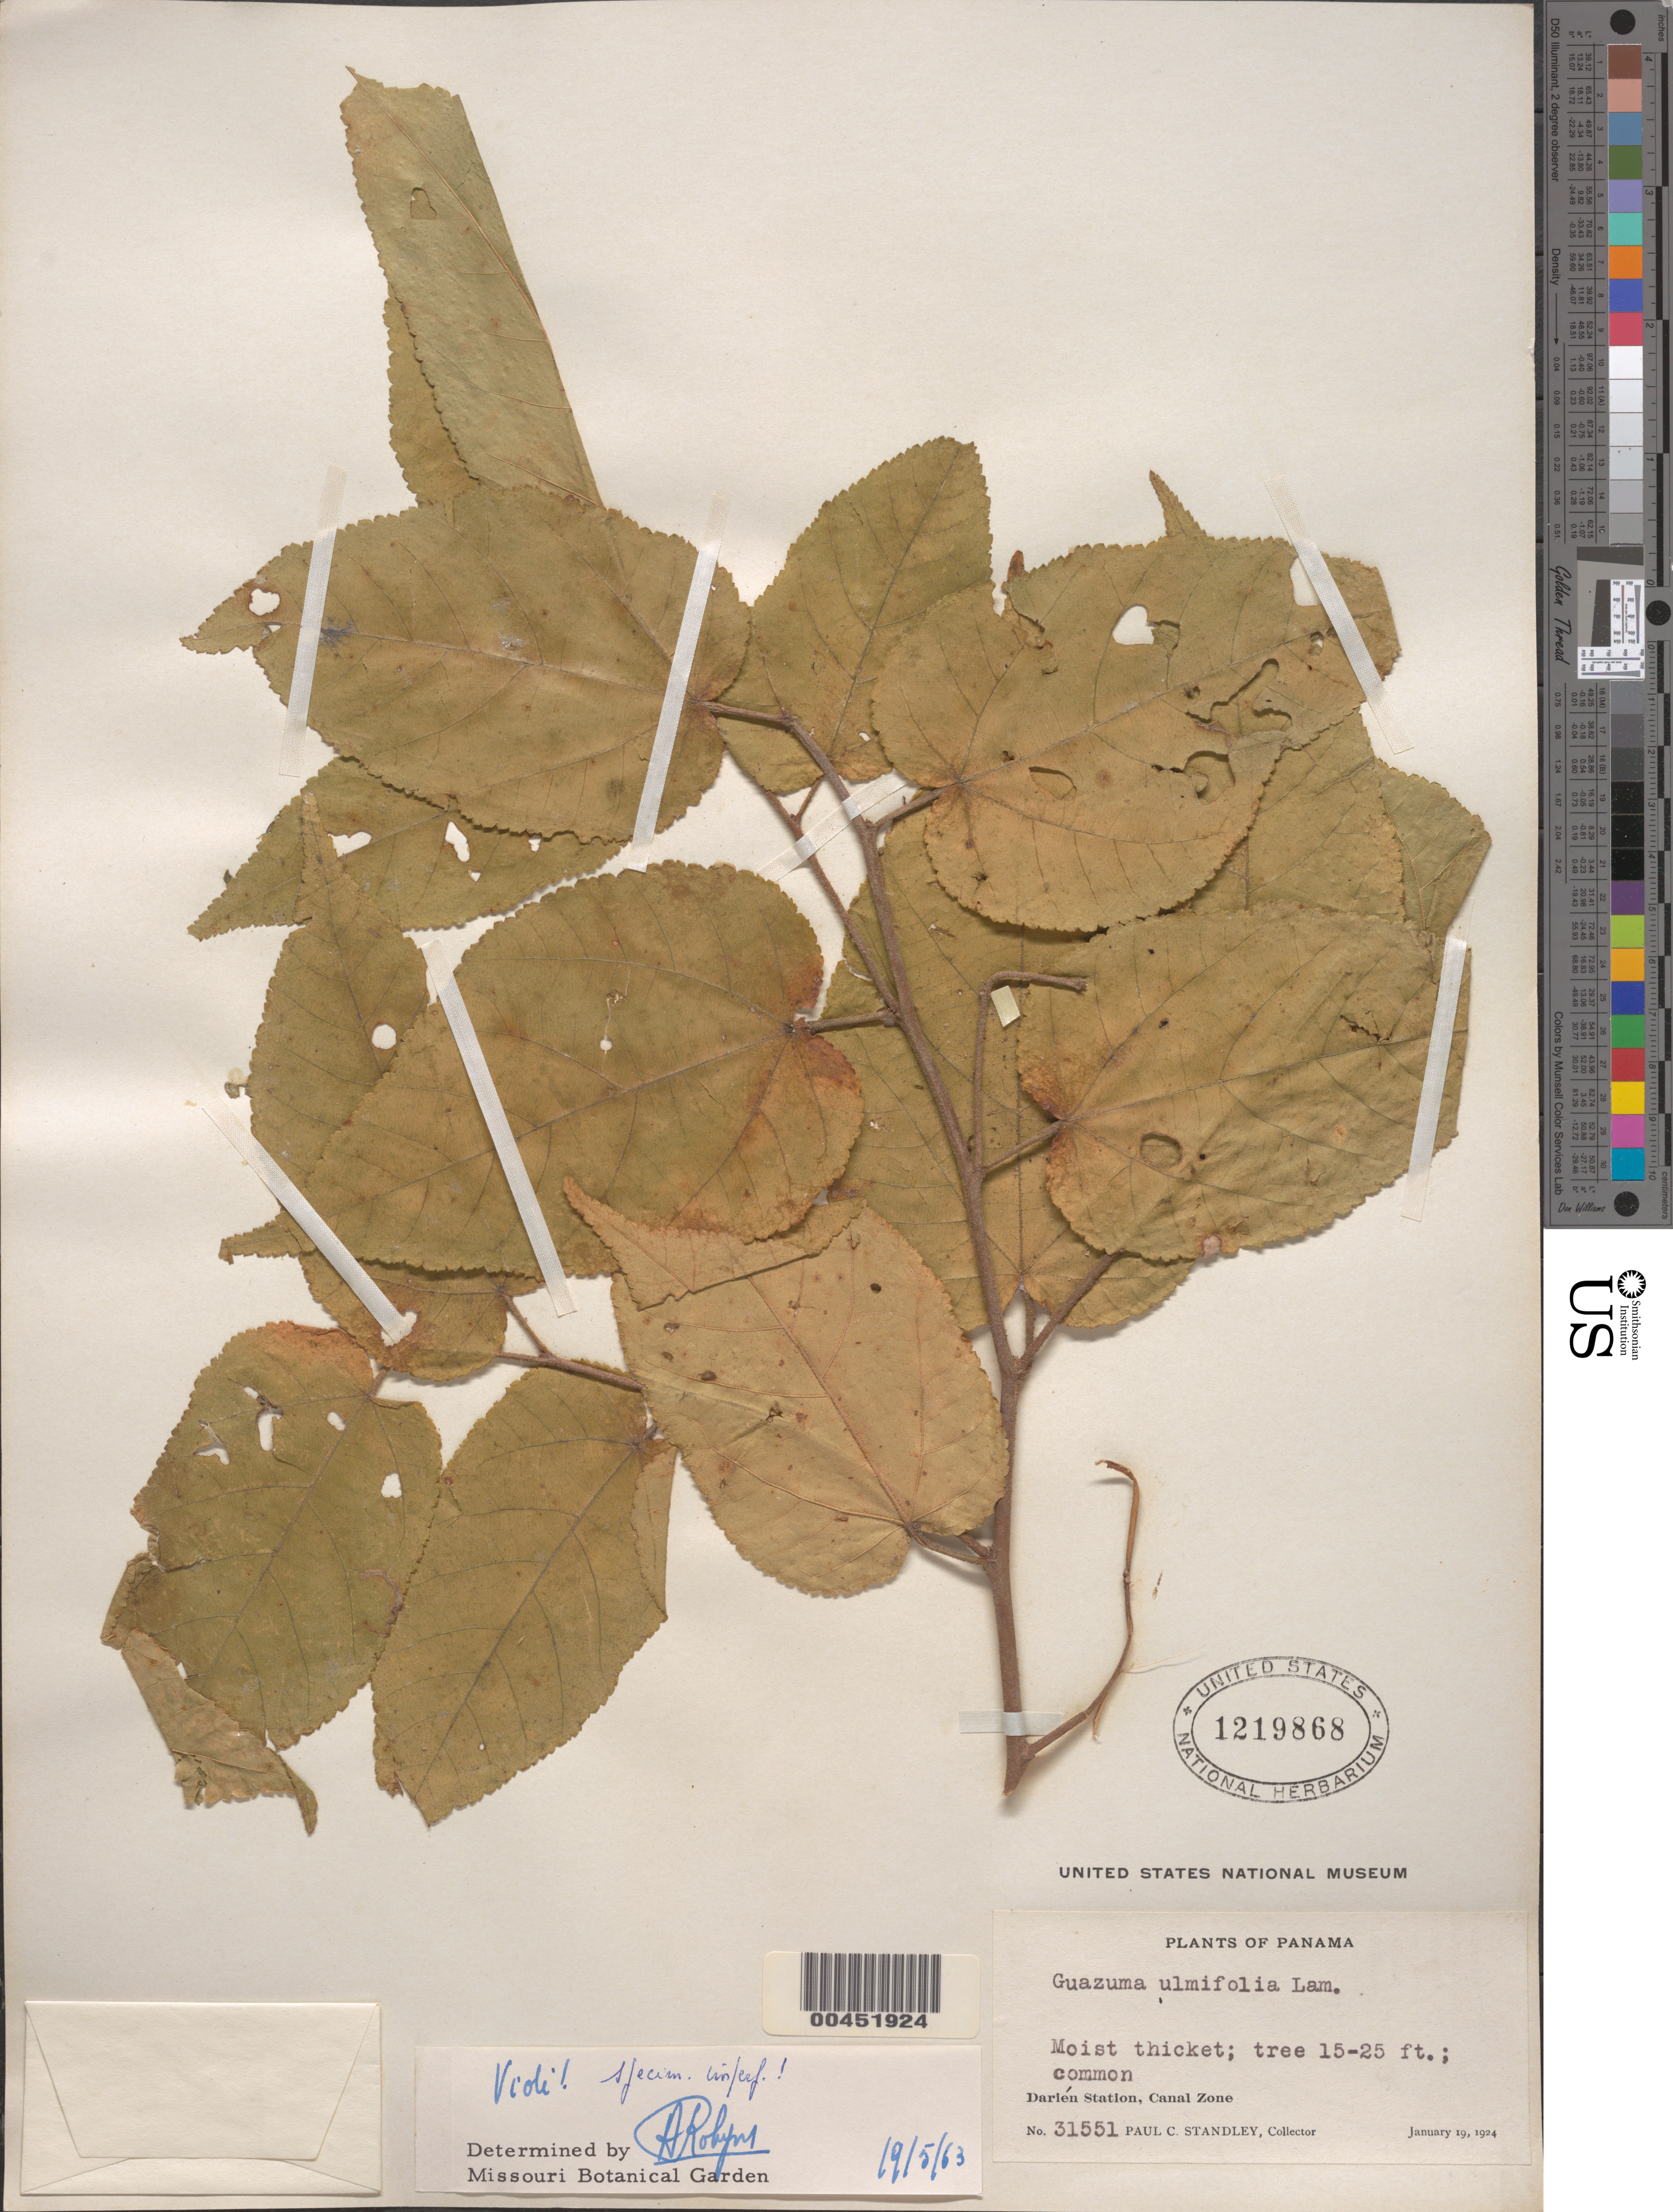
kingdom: Plantae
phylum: Tracheophyta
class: Magnoliopsida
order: Malvales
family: Malvaceae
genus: Guazuma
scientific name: Guazuma ulmifolia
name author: Lam.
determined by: Robyns, A. G. M.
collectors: P. C. Standley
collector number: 31551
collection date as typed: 19 Jan 1924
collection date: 1924-01-19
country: Panama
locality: Darién Station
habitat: Moist thicket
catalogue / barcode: US 1219868